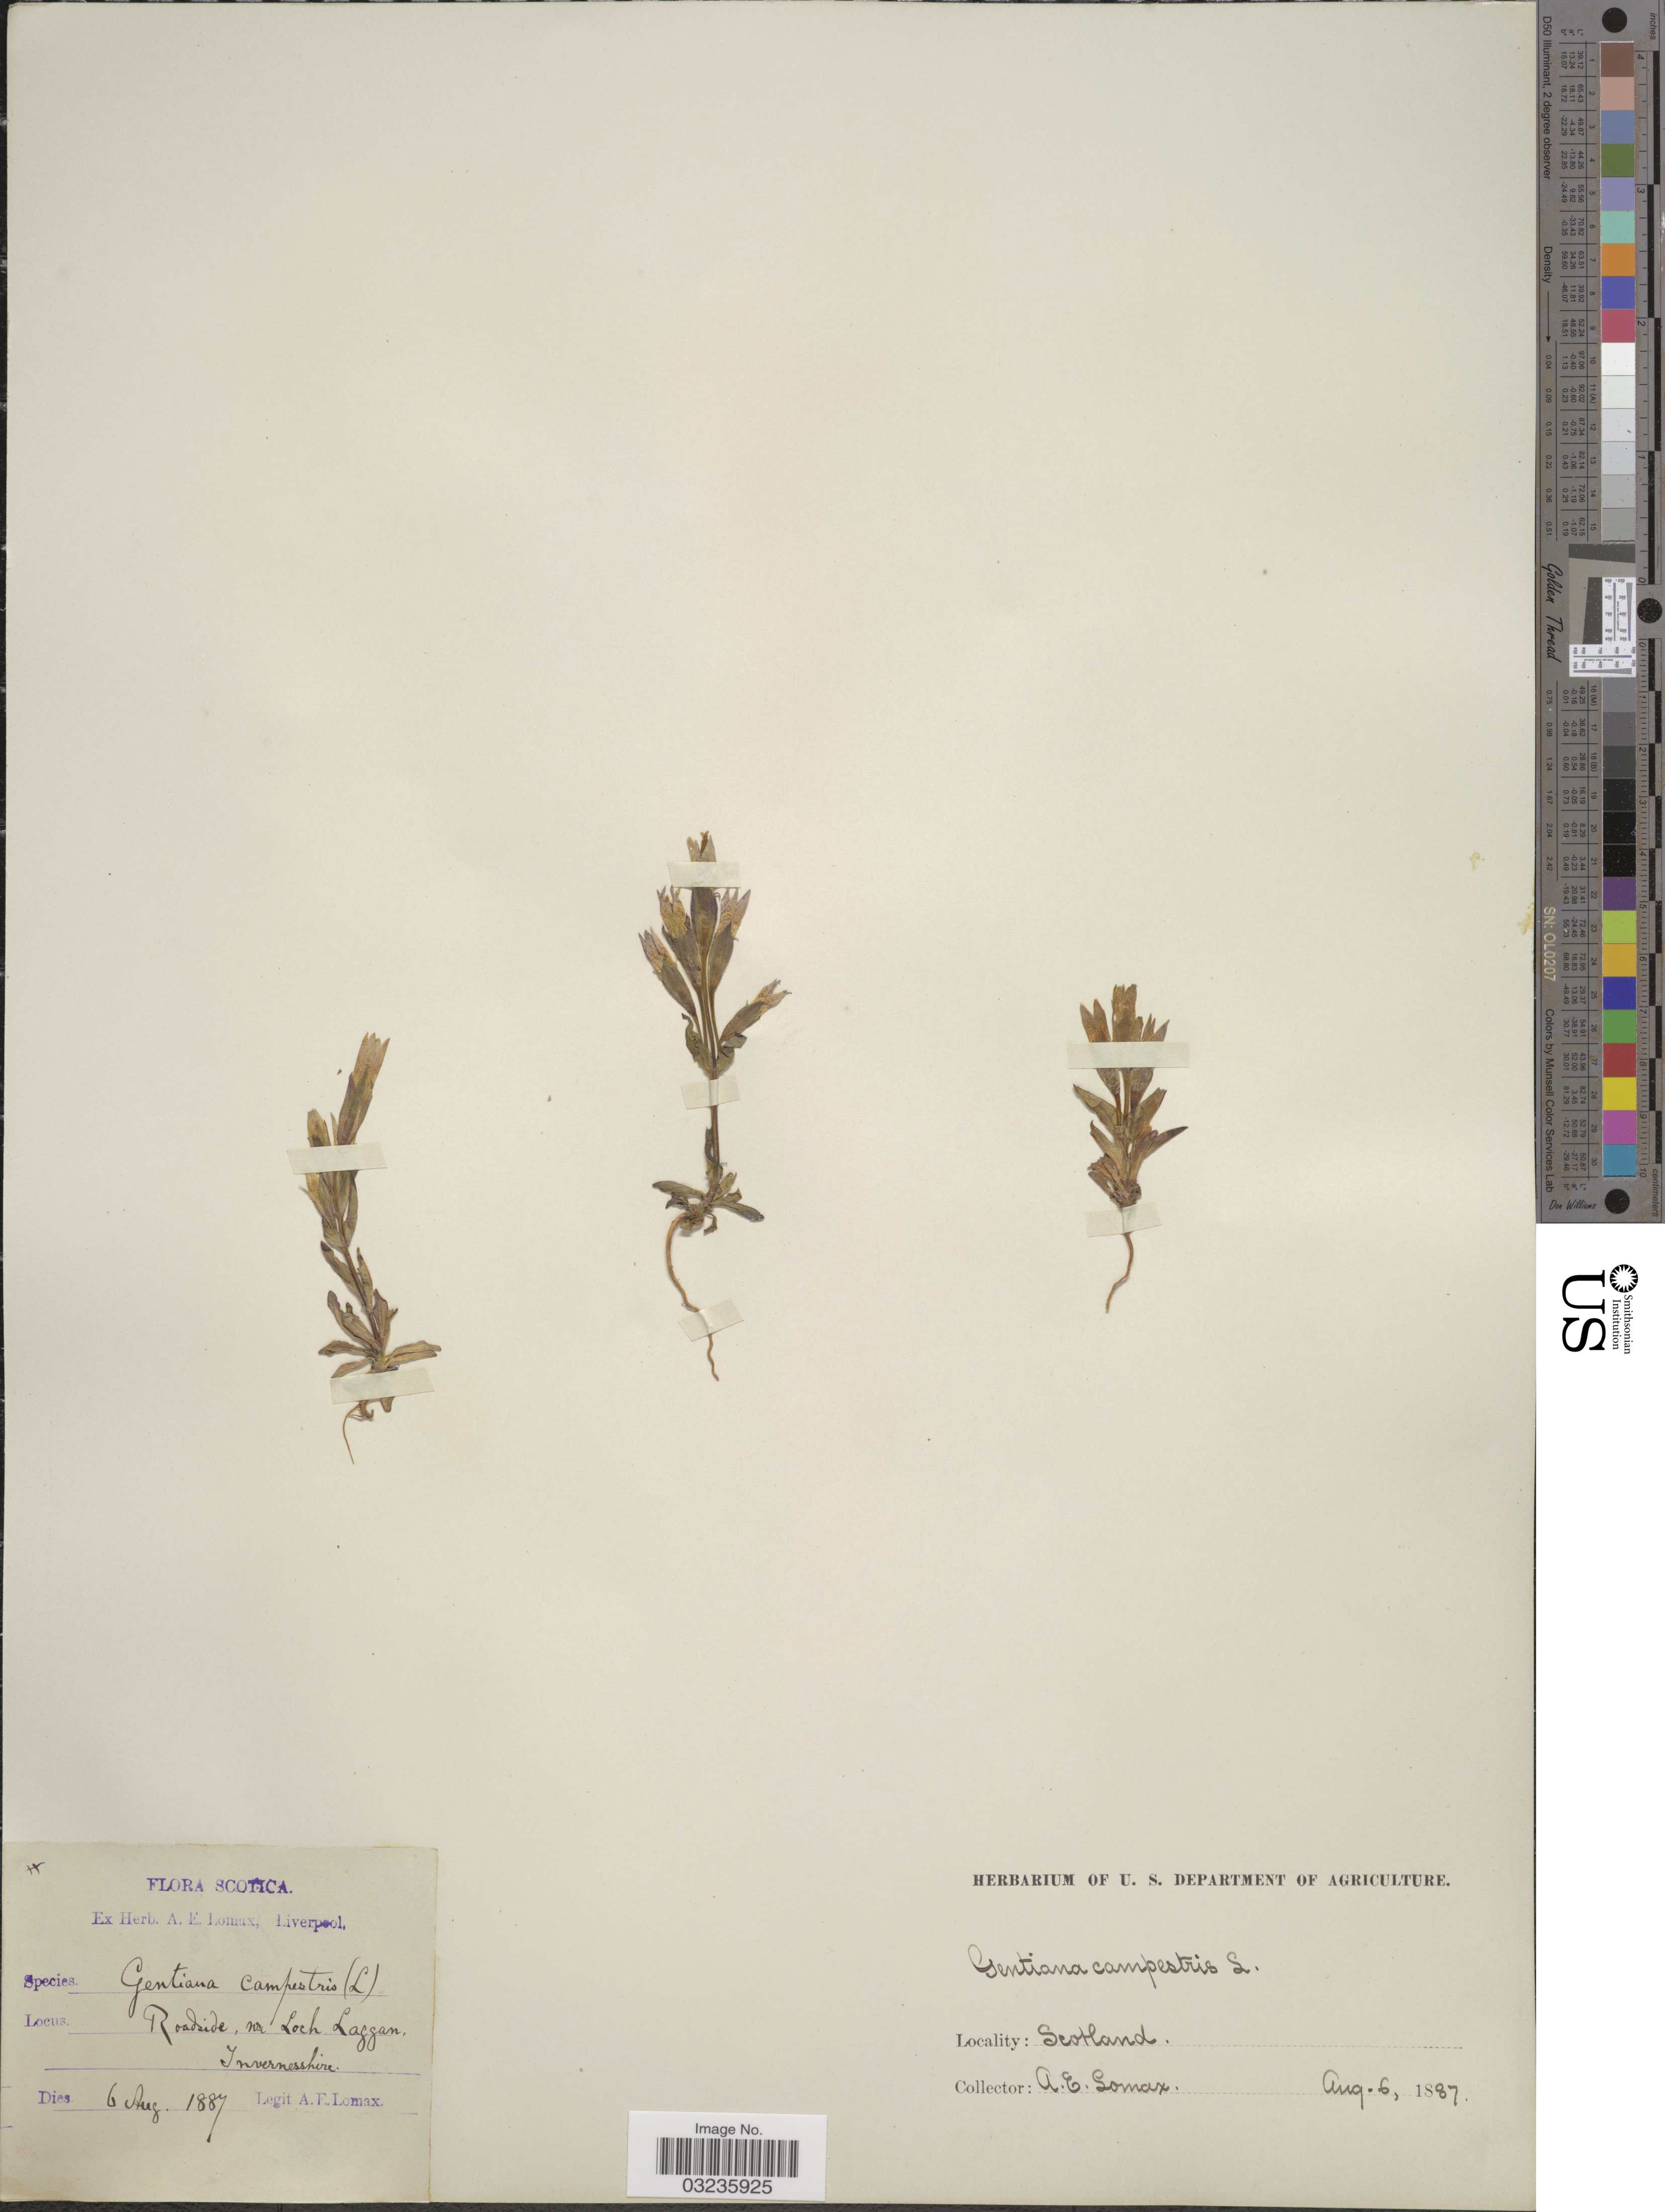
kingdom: Plantae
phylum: Tracheophyta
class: Magnoliopsida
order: Gentianales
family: Gentianaceae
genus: Gentiana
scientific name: Gentiana campestris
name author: L.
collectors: A. Lomax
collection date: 1887-08-06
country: United Kingdom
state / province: Scotland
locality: Roadside, near Loch Loggan, Invernesshire.